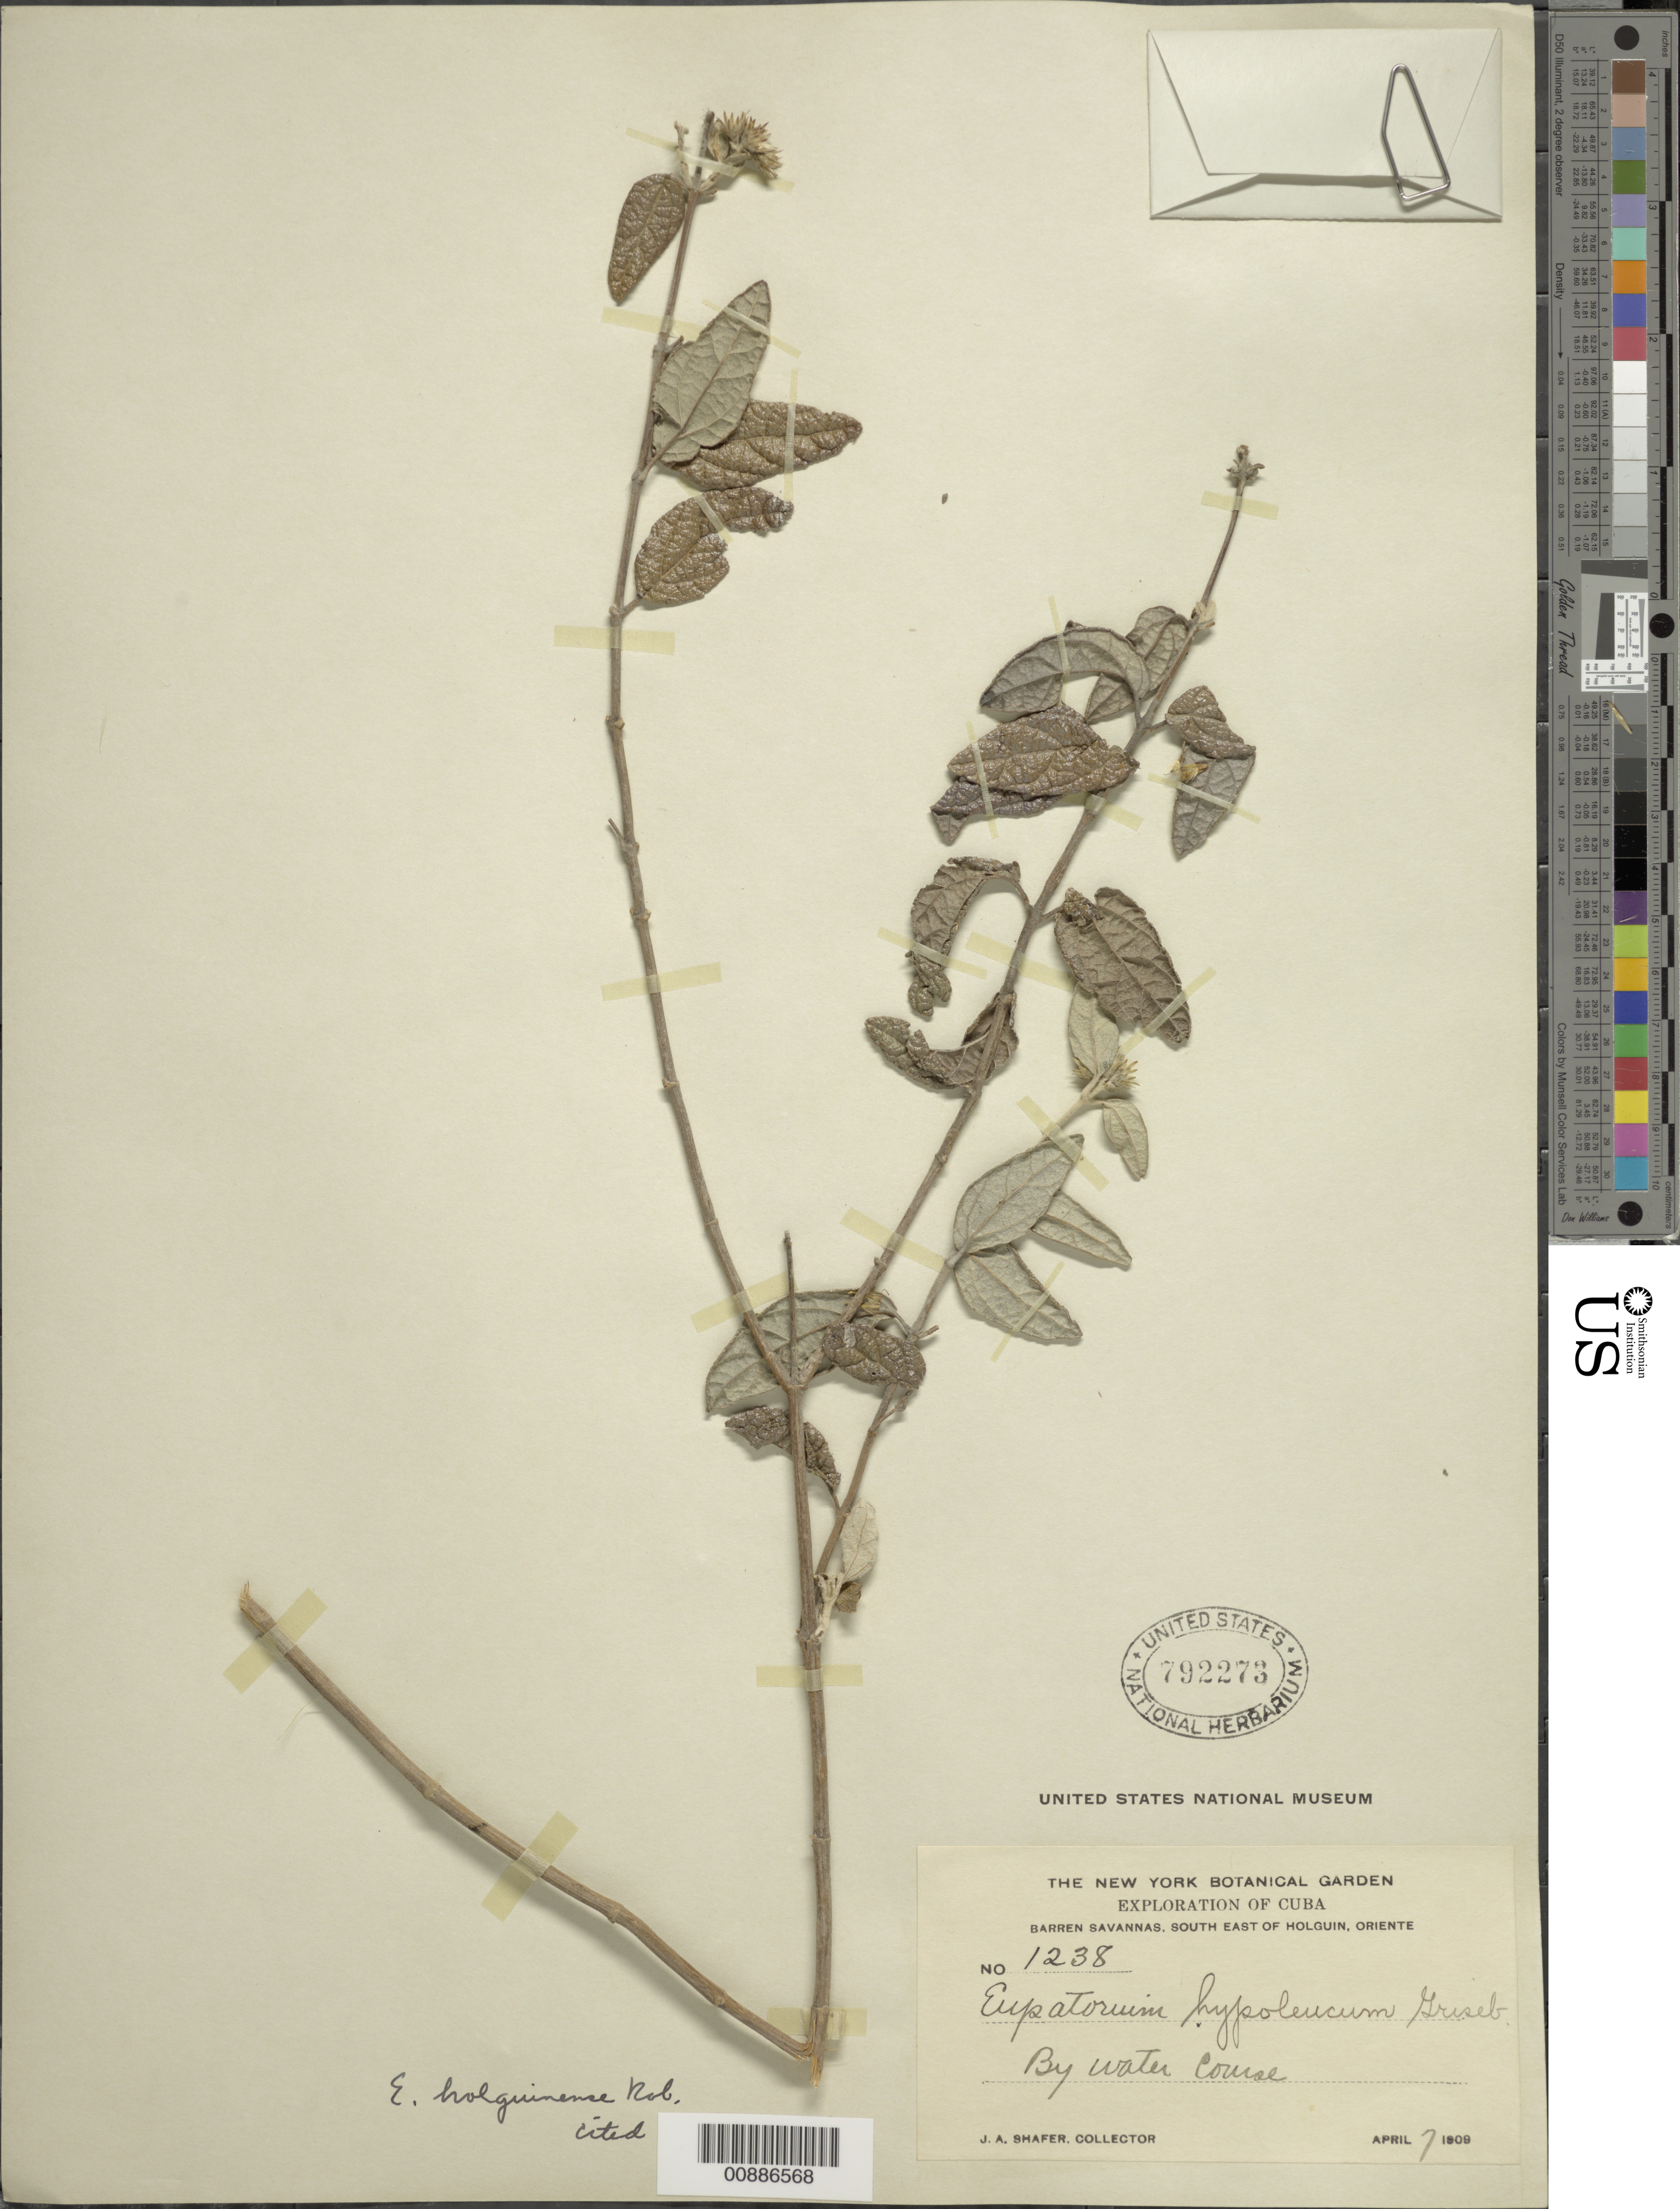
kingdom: Plantae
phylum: Tracheophyta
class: Magnoliopsida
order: Asterales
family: Asteraceae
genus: Grisebachianthus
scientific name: Grisebachianthus holguinensis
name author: (B.L. Rob.) R.M. King & H. Rob.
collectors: J. A. Shafer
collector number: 1238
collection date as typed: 07 Apr 1909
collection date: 1909-04-07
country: Cuba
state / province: Oriente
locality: Savannas southeast of Holguin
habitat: Barren savannas, by water course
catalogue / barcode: US 792273